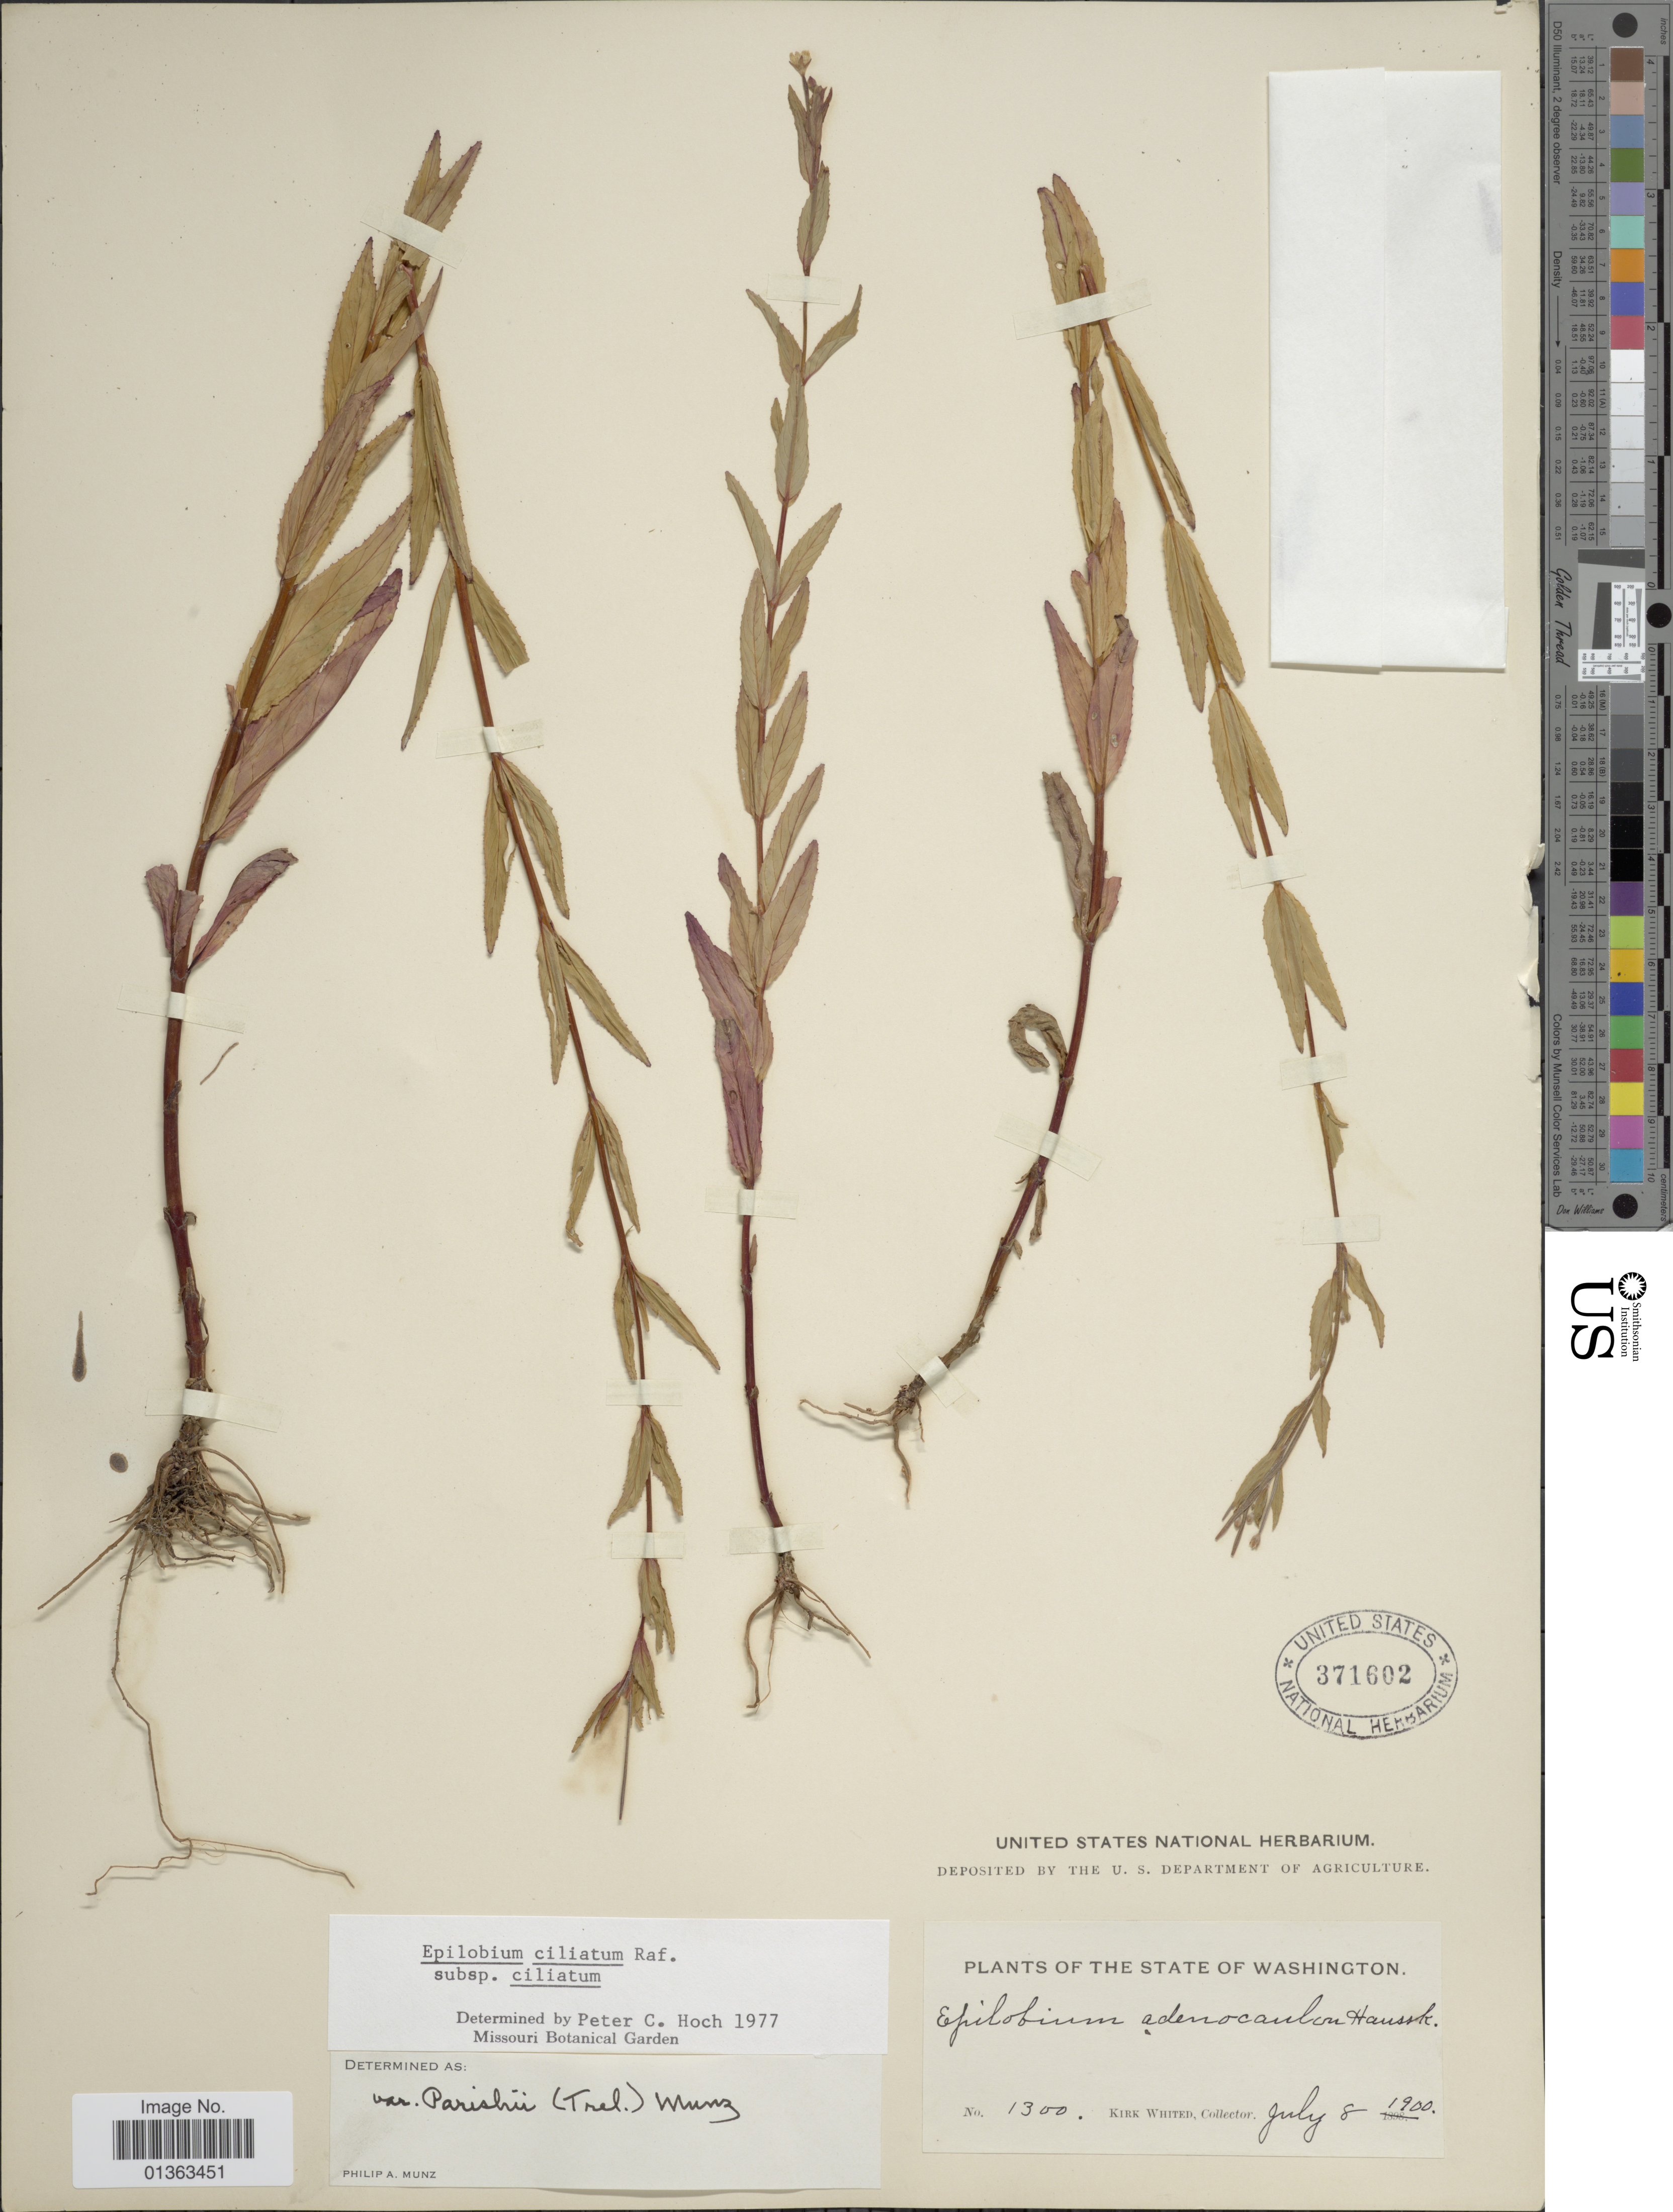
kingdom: Plantae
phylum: Tracheophyta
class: Magnoliopsida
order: Myrtales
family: Onagraceae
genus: Epilobium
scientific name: Epilobium ciliatum subsp. ciliatum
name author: Raf.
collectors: K. Whited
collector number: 1300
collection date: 1900-07-08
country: United States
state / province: Washington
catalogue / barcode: US 371602